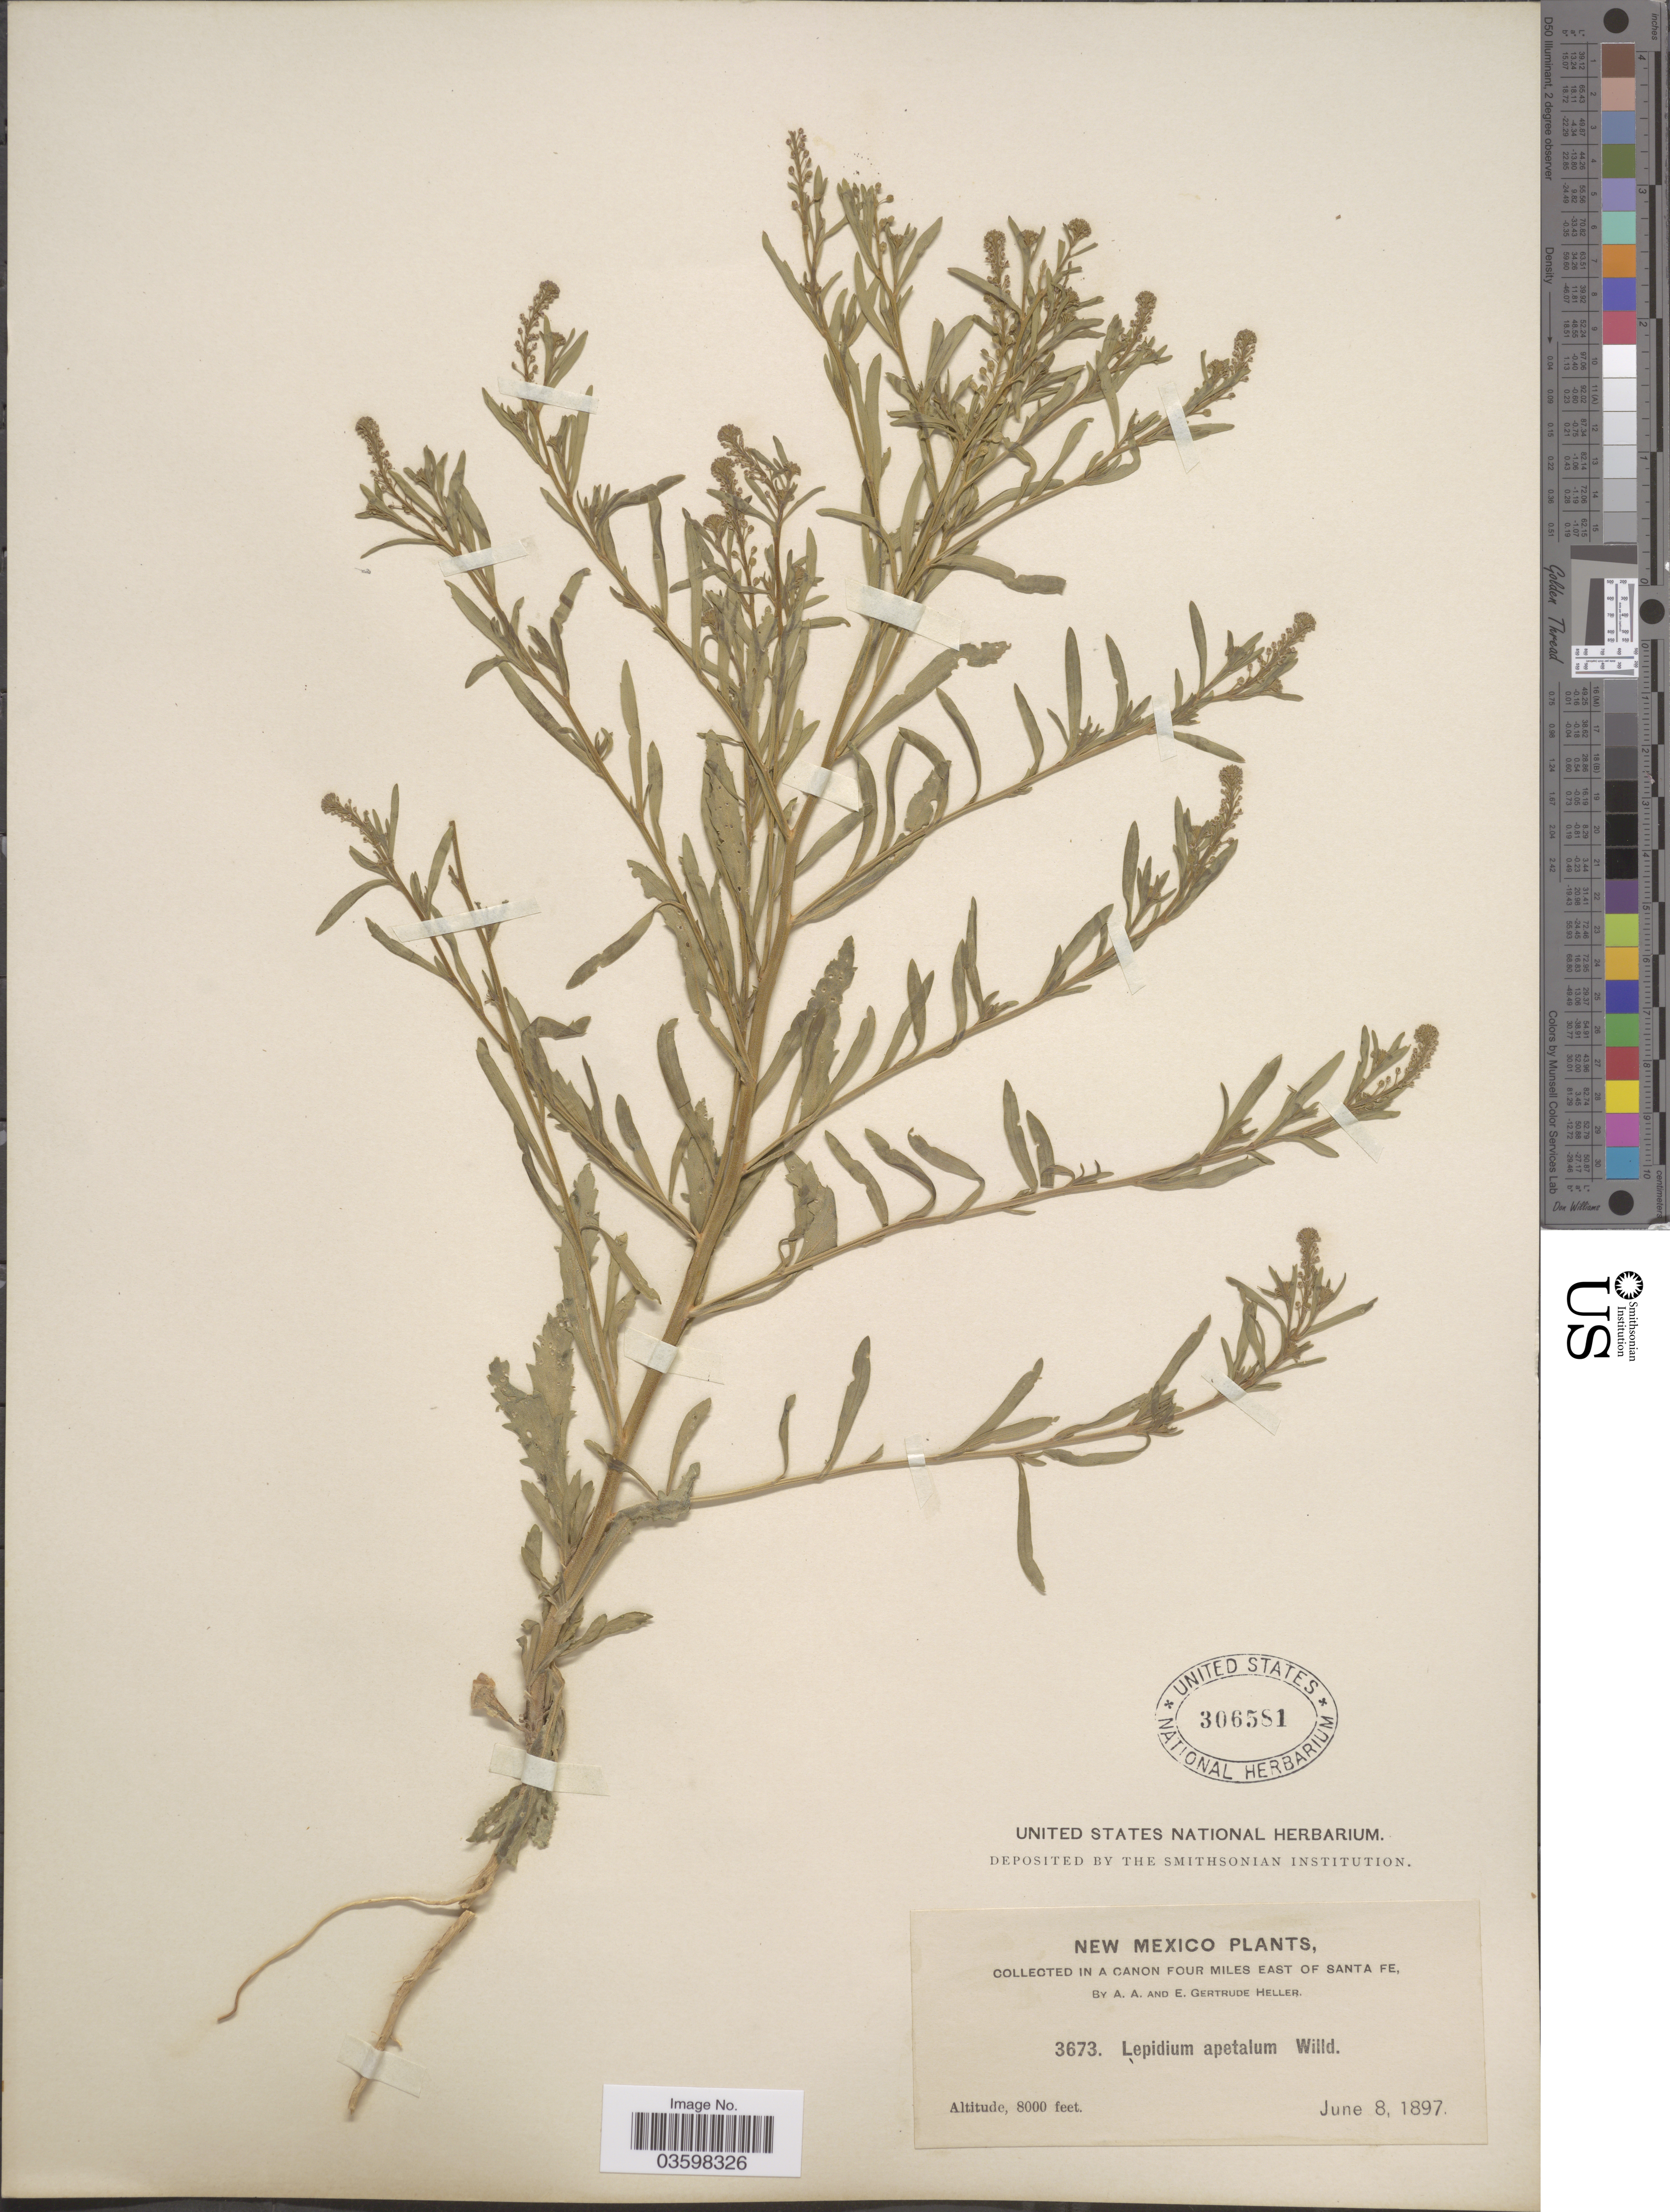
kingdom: Plantae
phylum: Tracheophyta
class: Magnoliopsida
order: Brassicales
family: Brassicaceae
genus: Lepidium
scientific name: Lepidium densiflorum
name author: Schrad.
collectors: A. A. Heller & E. G. Heller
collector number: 3673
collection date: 1897-06-08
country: United States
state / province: New Mexico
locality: In a canon four miles east of Santa Fe.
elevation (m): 2438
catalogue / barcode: US 306581